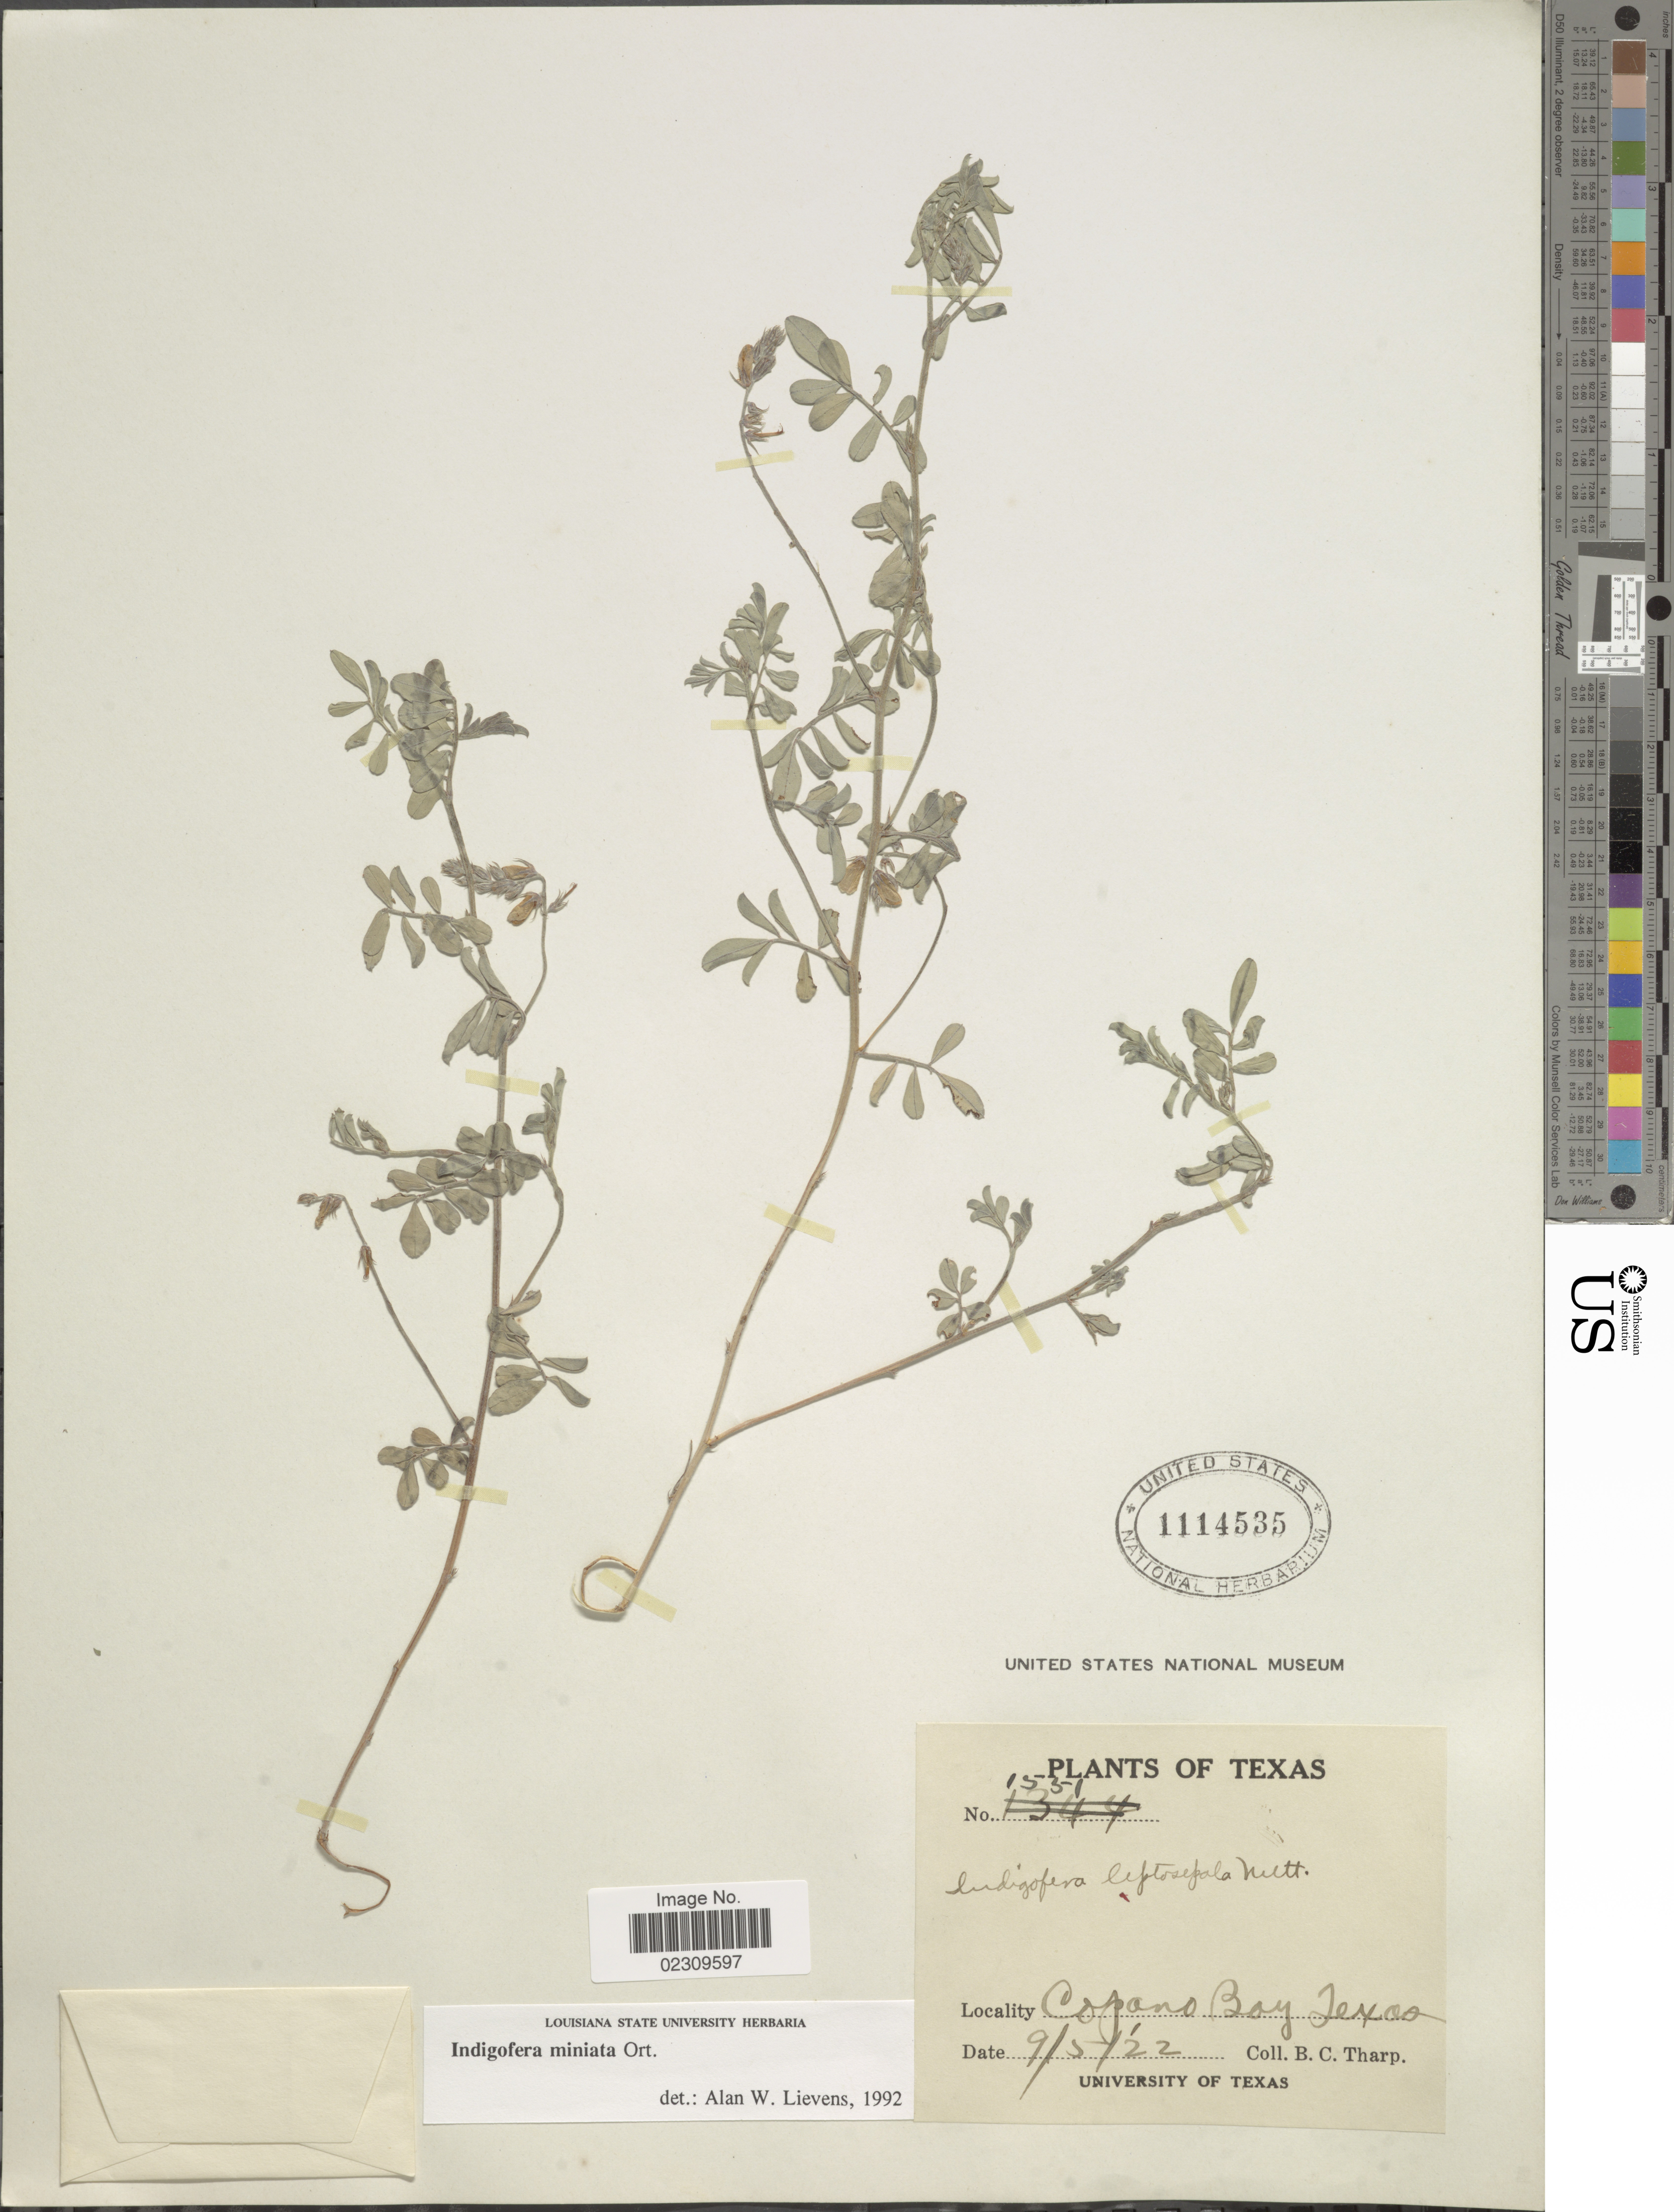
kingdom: Plantae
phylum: Tracheophyta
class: Magnoliopsida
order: Fabales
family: Fabaceae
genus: Indigofera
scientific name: Indigofera miniata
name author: Orteg.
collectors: B. C. Tharp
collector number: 1551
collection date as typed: Transcribed d/m/y: 5/9/22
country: United States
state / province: Texas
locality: Copano Bay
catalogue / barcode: US 1114535